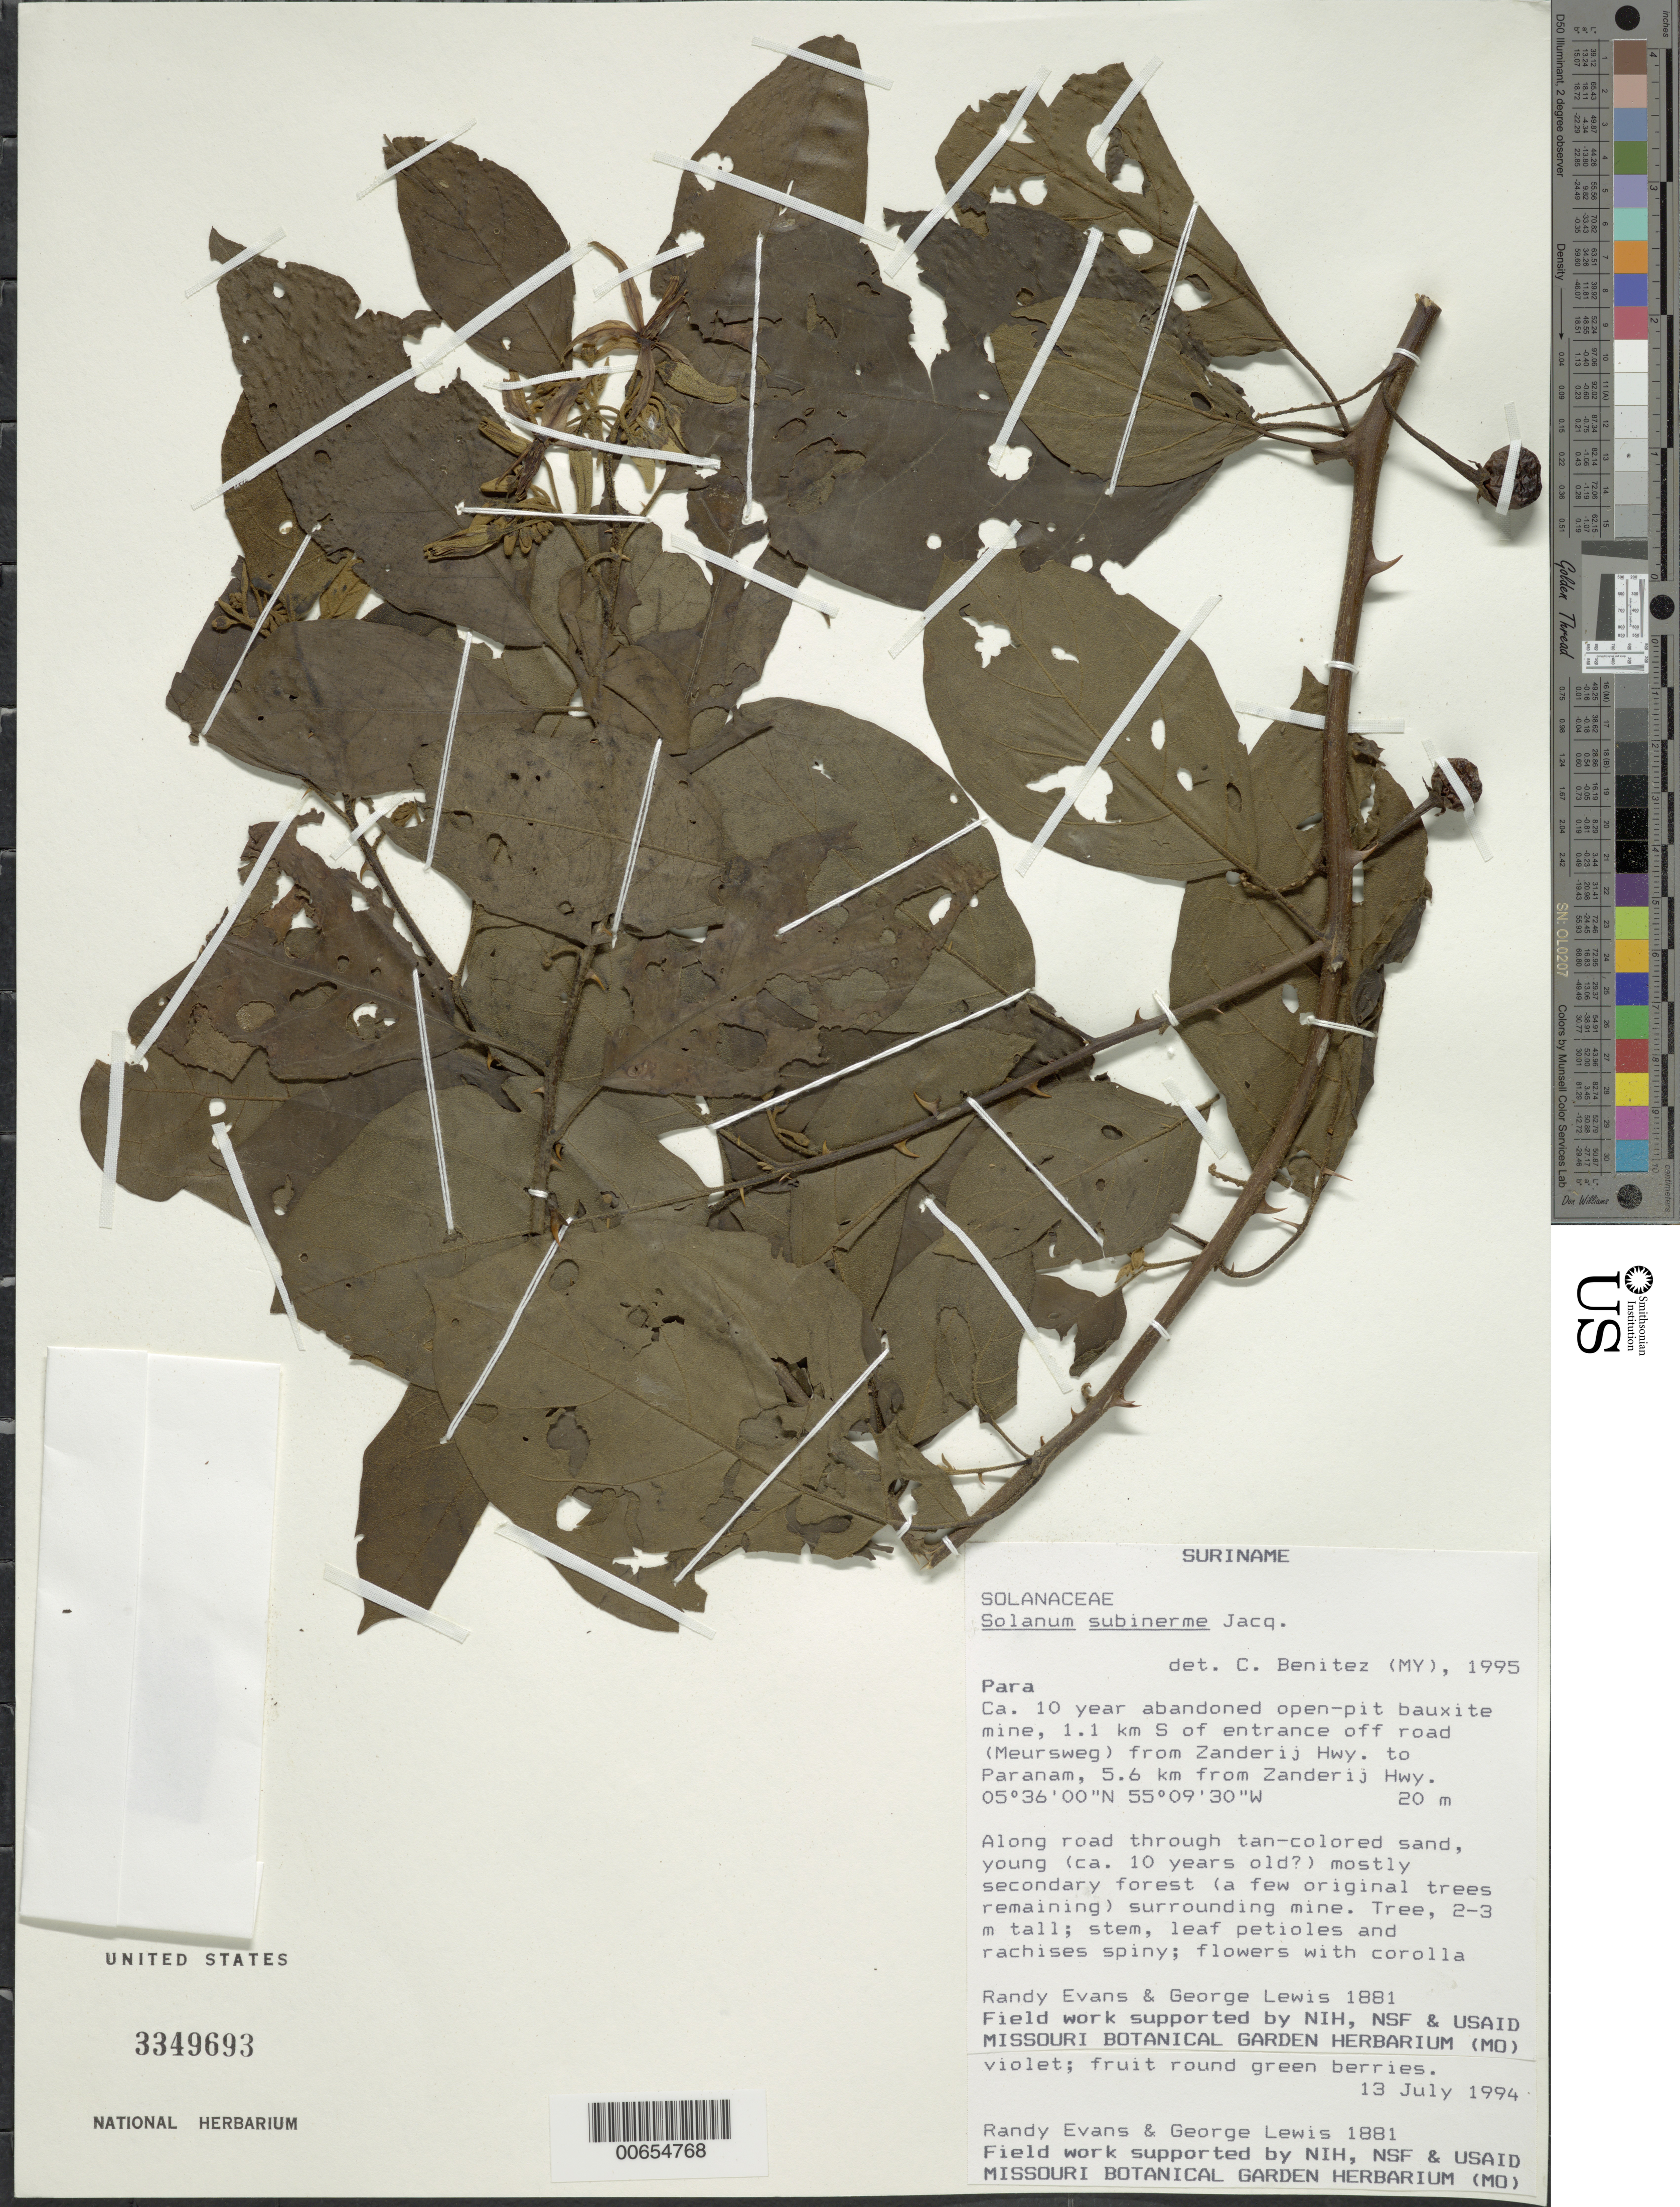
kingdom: Plantae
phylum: Tracheophyta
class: Magnoliopsida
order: Solanales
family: Solanaceae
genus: Solanum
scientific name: Solanum subinerme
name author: Jacq.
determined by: Benítez, C. E.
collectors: R. Evans & G. Lewis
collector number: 1881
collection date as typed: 7 Jul 1994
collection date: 1994-07-07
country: Suriname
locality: Zanderij, hwy to Paranam, 5.6 km from Zanderij Hwy.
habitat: Secondary forest surrounding mine pit, roadside, tan colored sand.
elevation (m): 20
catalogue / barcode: US 3349693